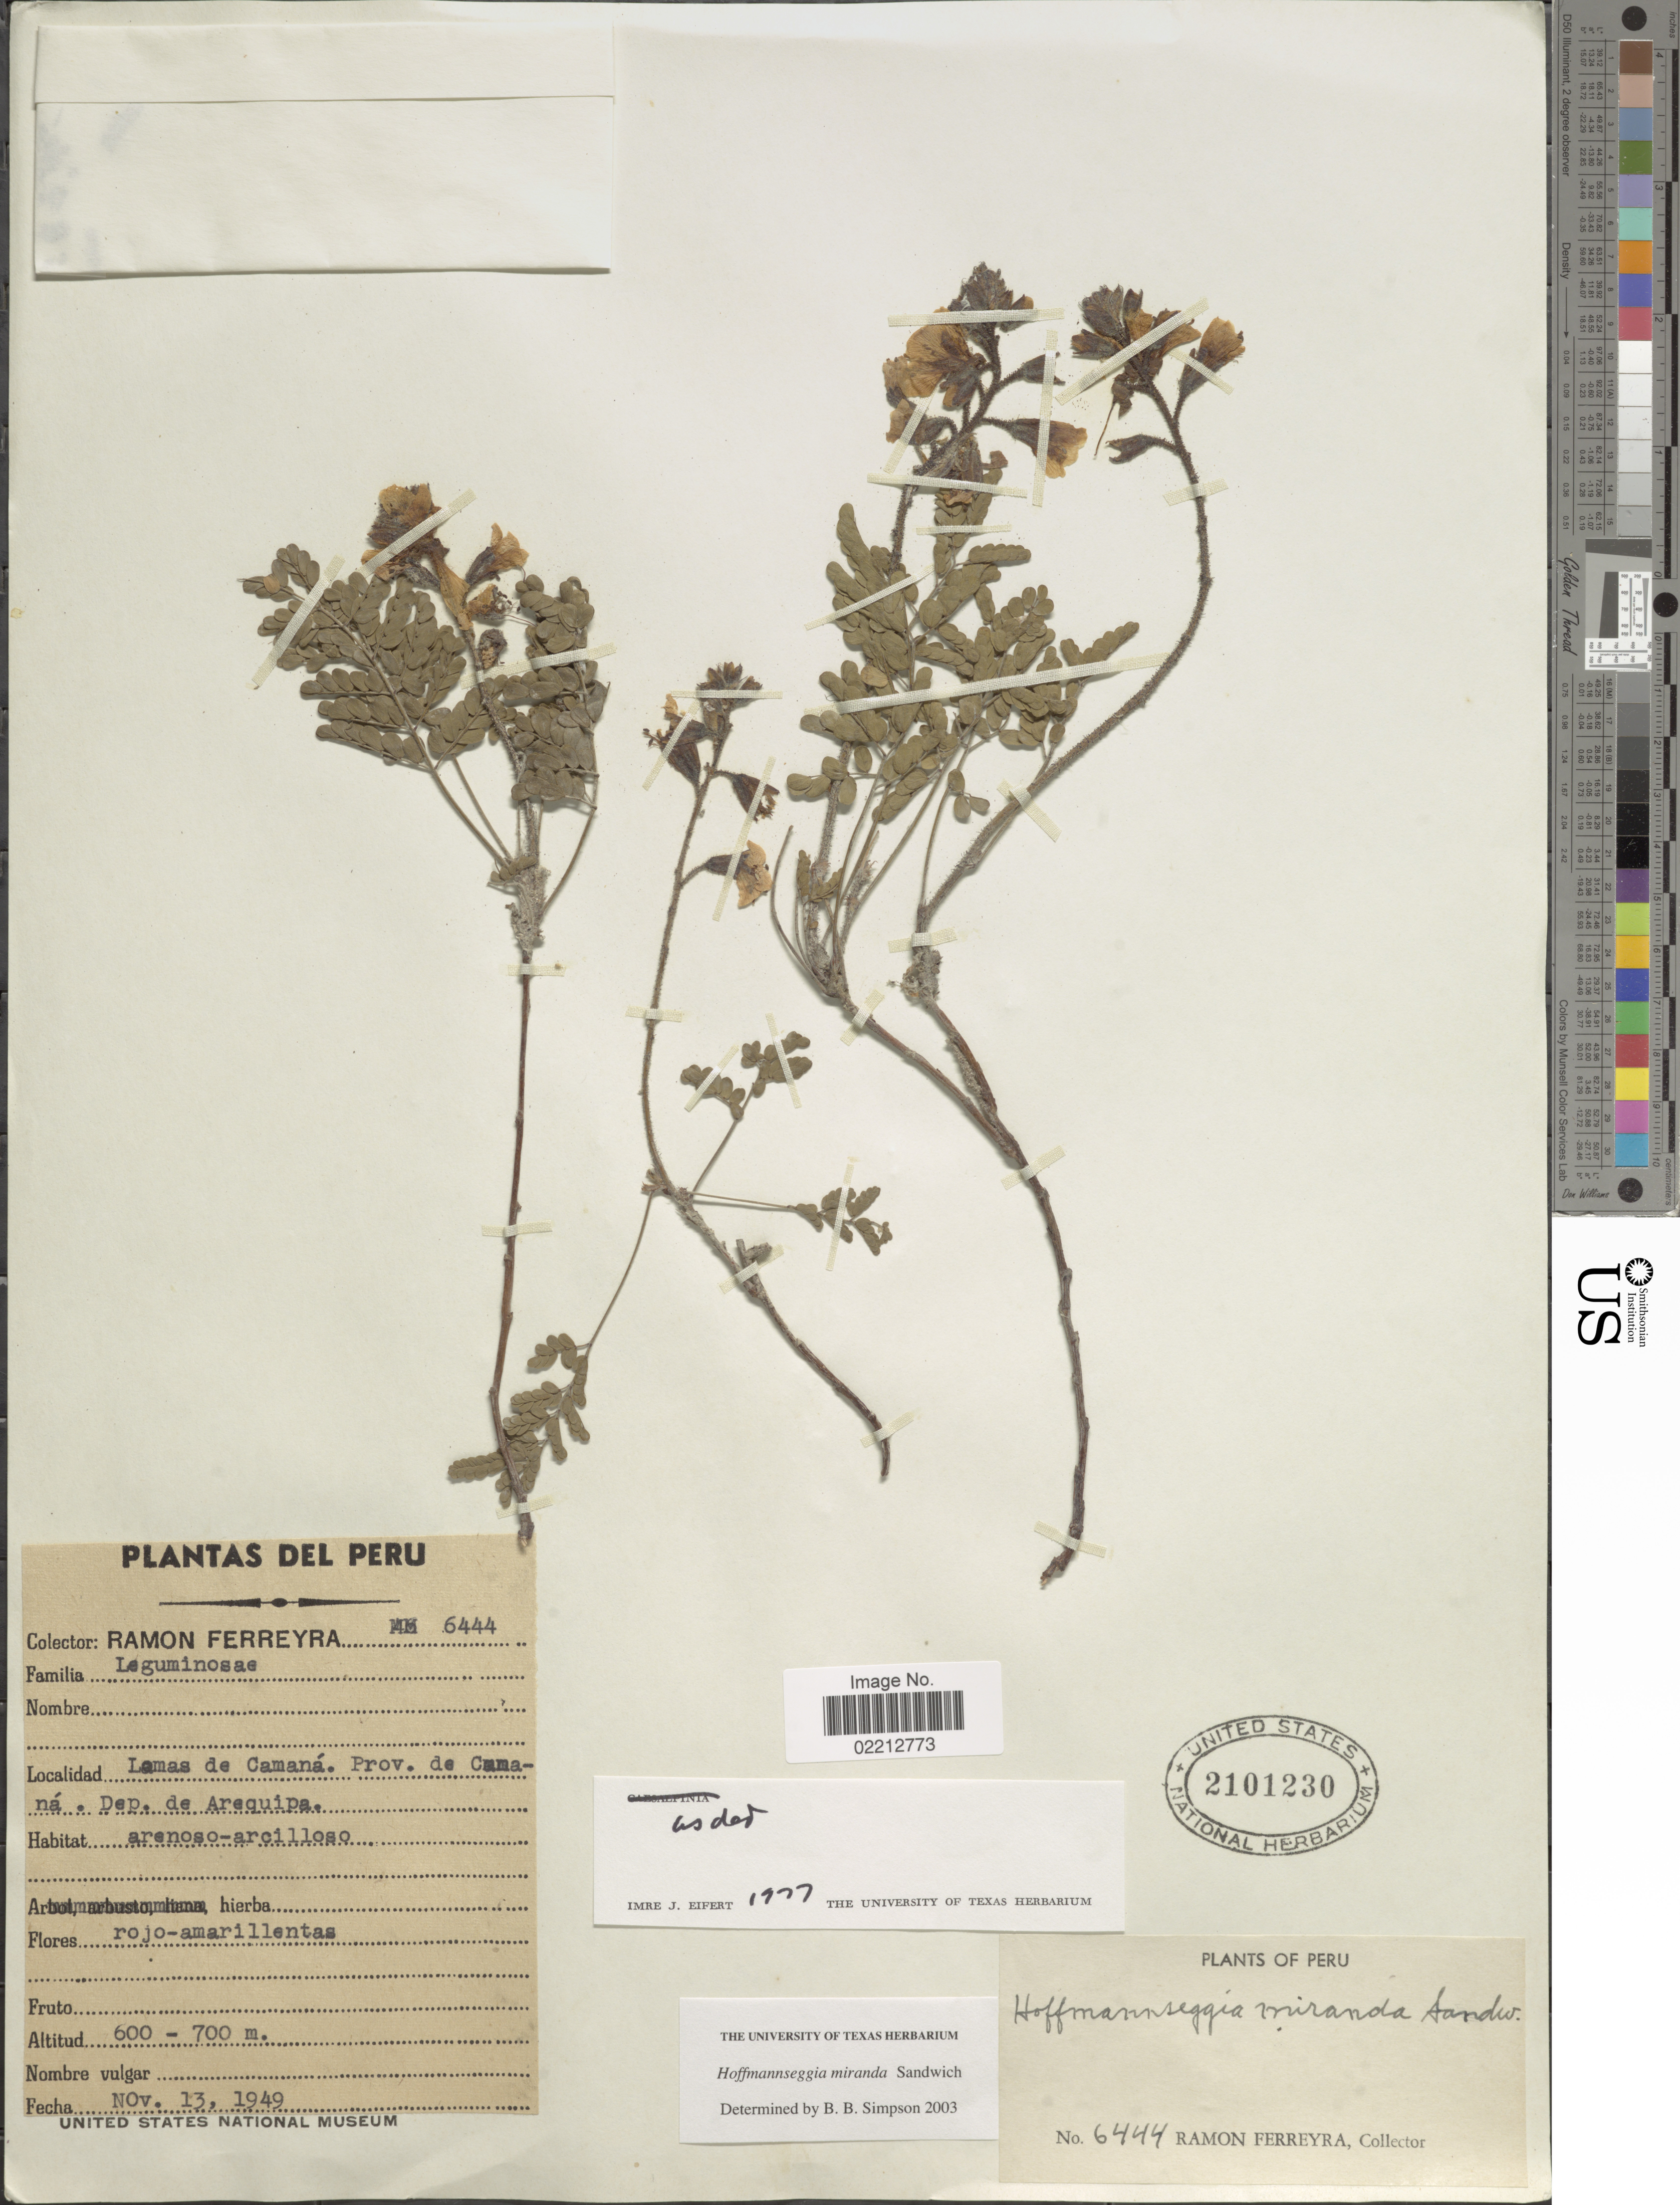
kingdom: Plantae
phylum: Tracheophyta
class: Magnoliopsida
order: Fabales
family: Fabaceae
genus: Hoffmannseggia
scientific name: Hoffmannseggia miranda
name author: (Sandwith) Sandwith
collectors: R. A. Ferreyra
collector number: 6444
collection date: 1949-11-13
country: Peru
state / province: Arequipa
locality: Lamas de Camana. Prov. de Camana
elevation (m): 600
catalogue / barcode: US 2101230